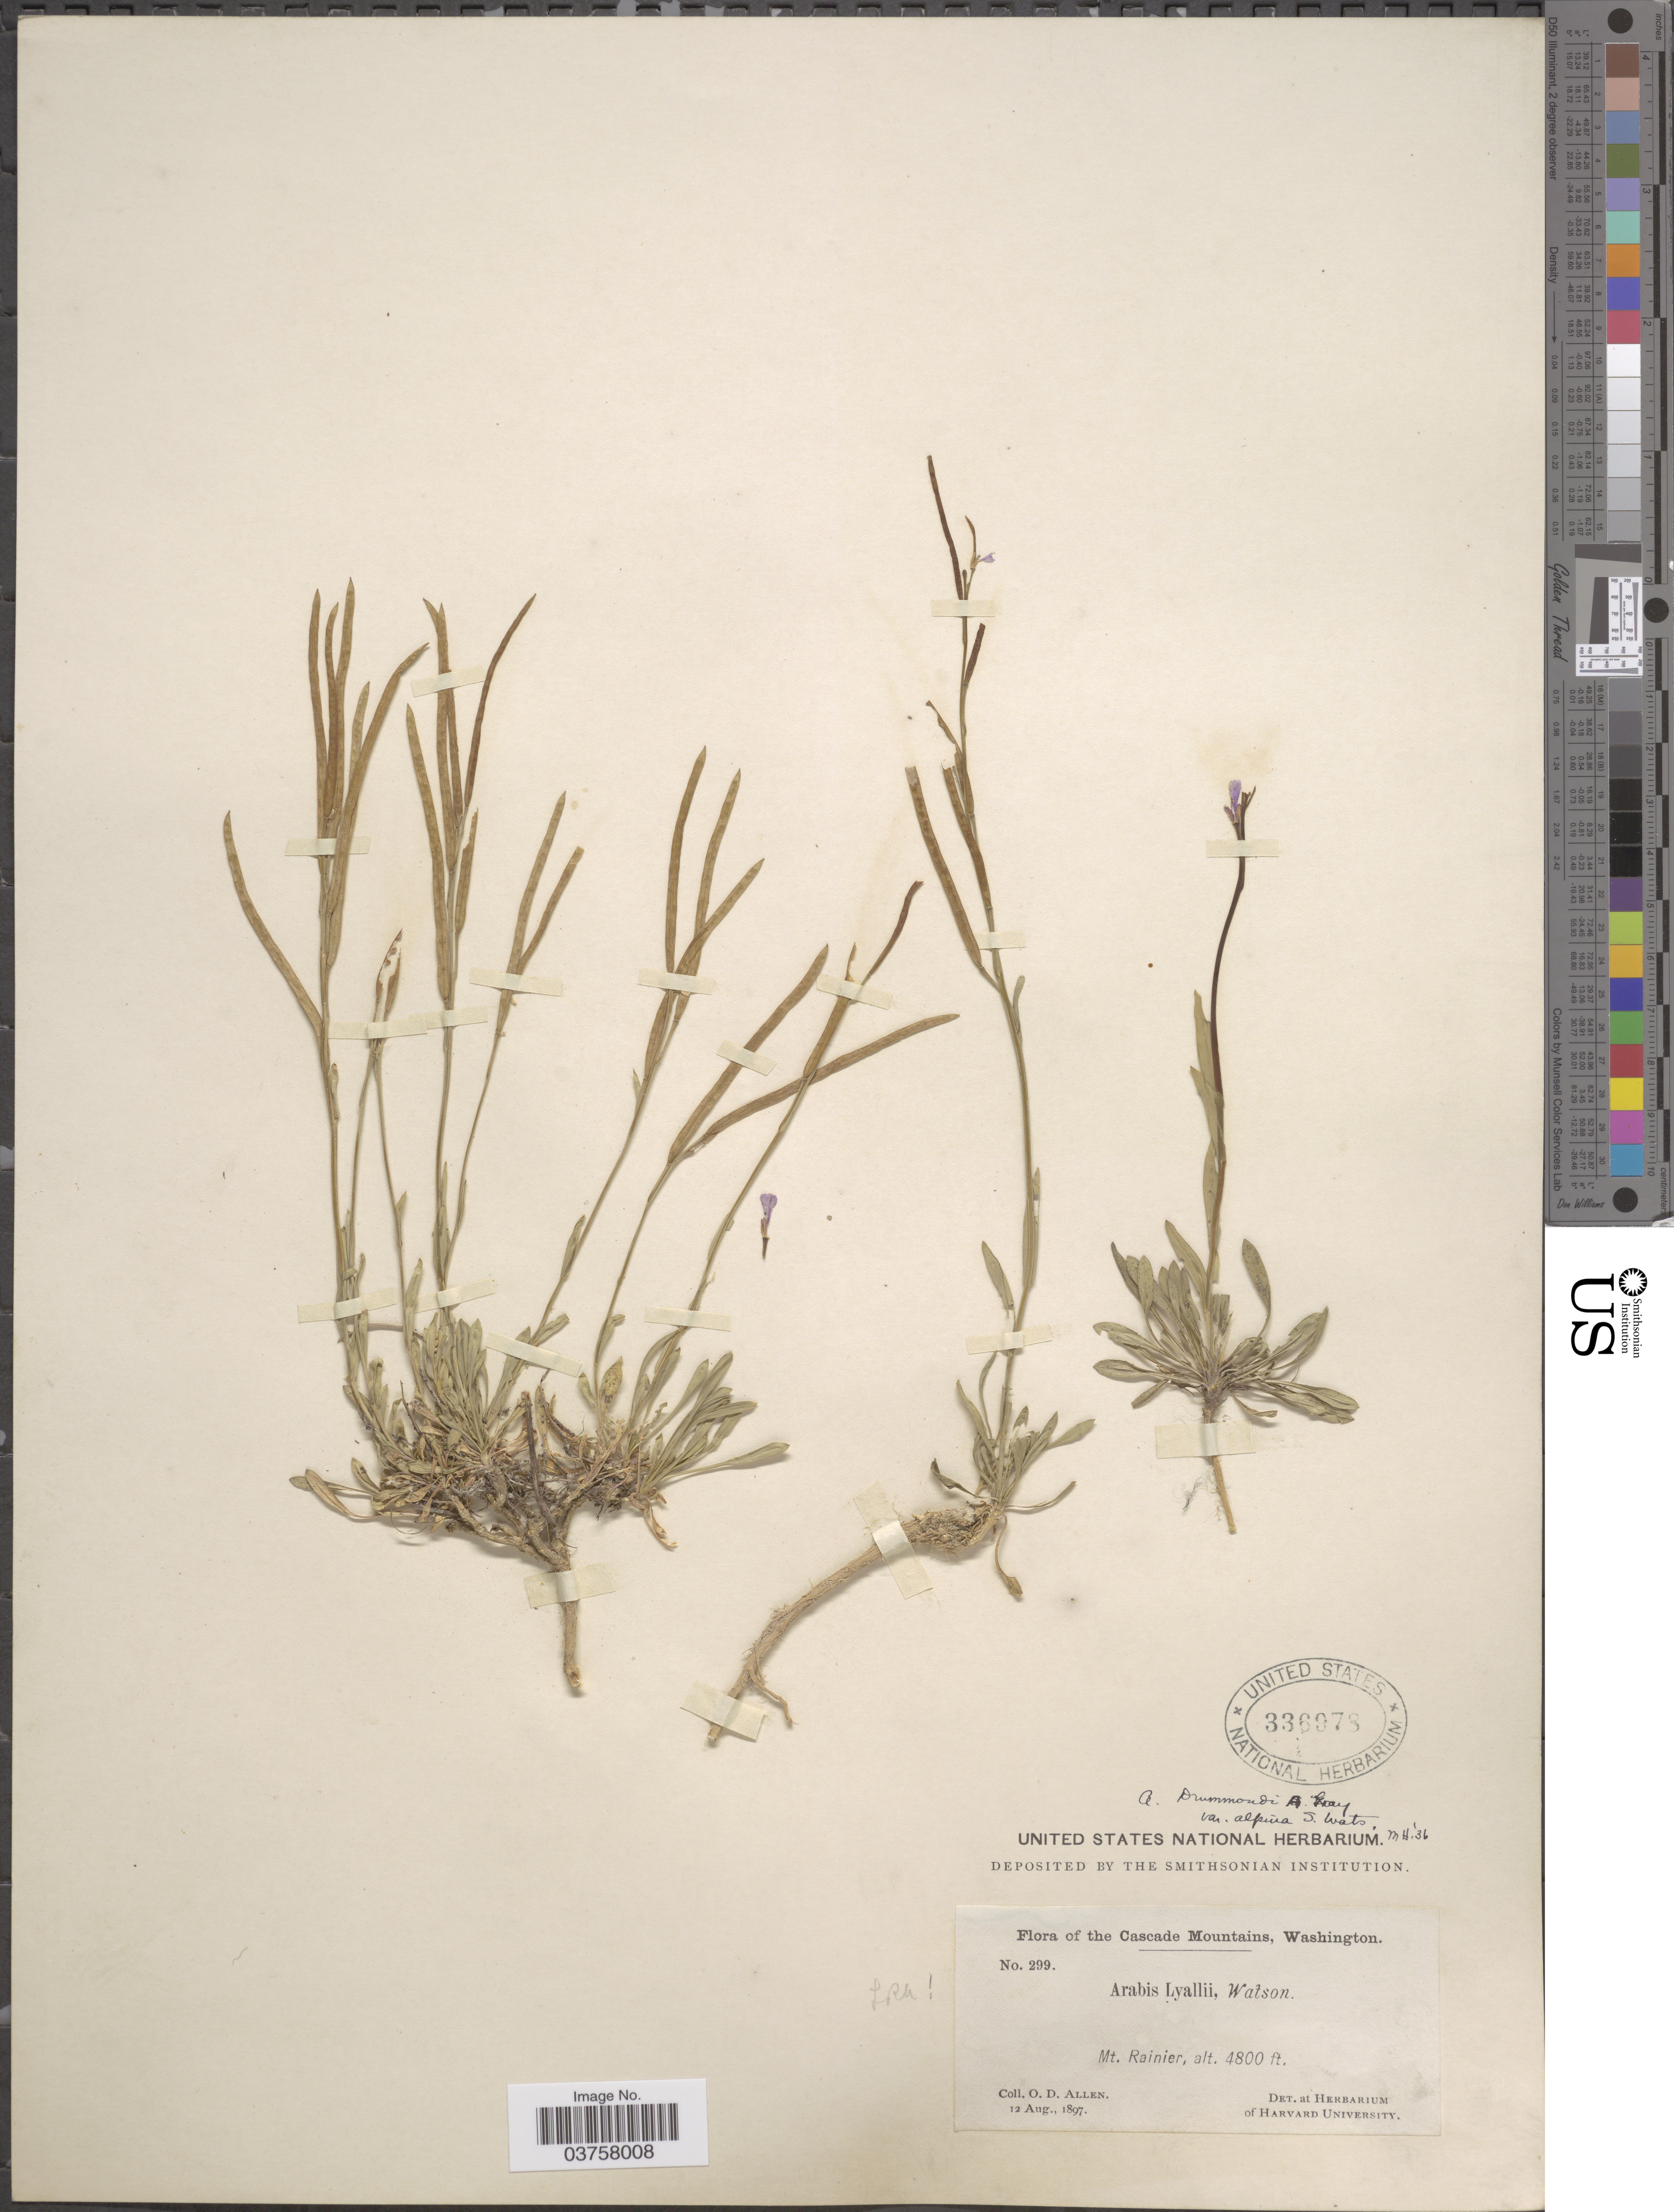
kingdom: Plantae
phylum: Tracheophyta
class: Magnoliopsida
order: Brassicales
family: Brassicaceae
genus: Arabis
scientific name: Arabis lyallii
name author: S. Watson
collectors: O. D. Allen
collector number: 299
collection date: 1897-08-12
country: United States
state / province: Washington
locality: The Cascade Mountains, Mt. Rainier.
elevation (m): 1463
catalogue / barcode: US 336978